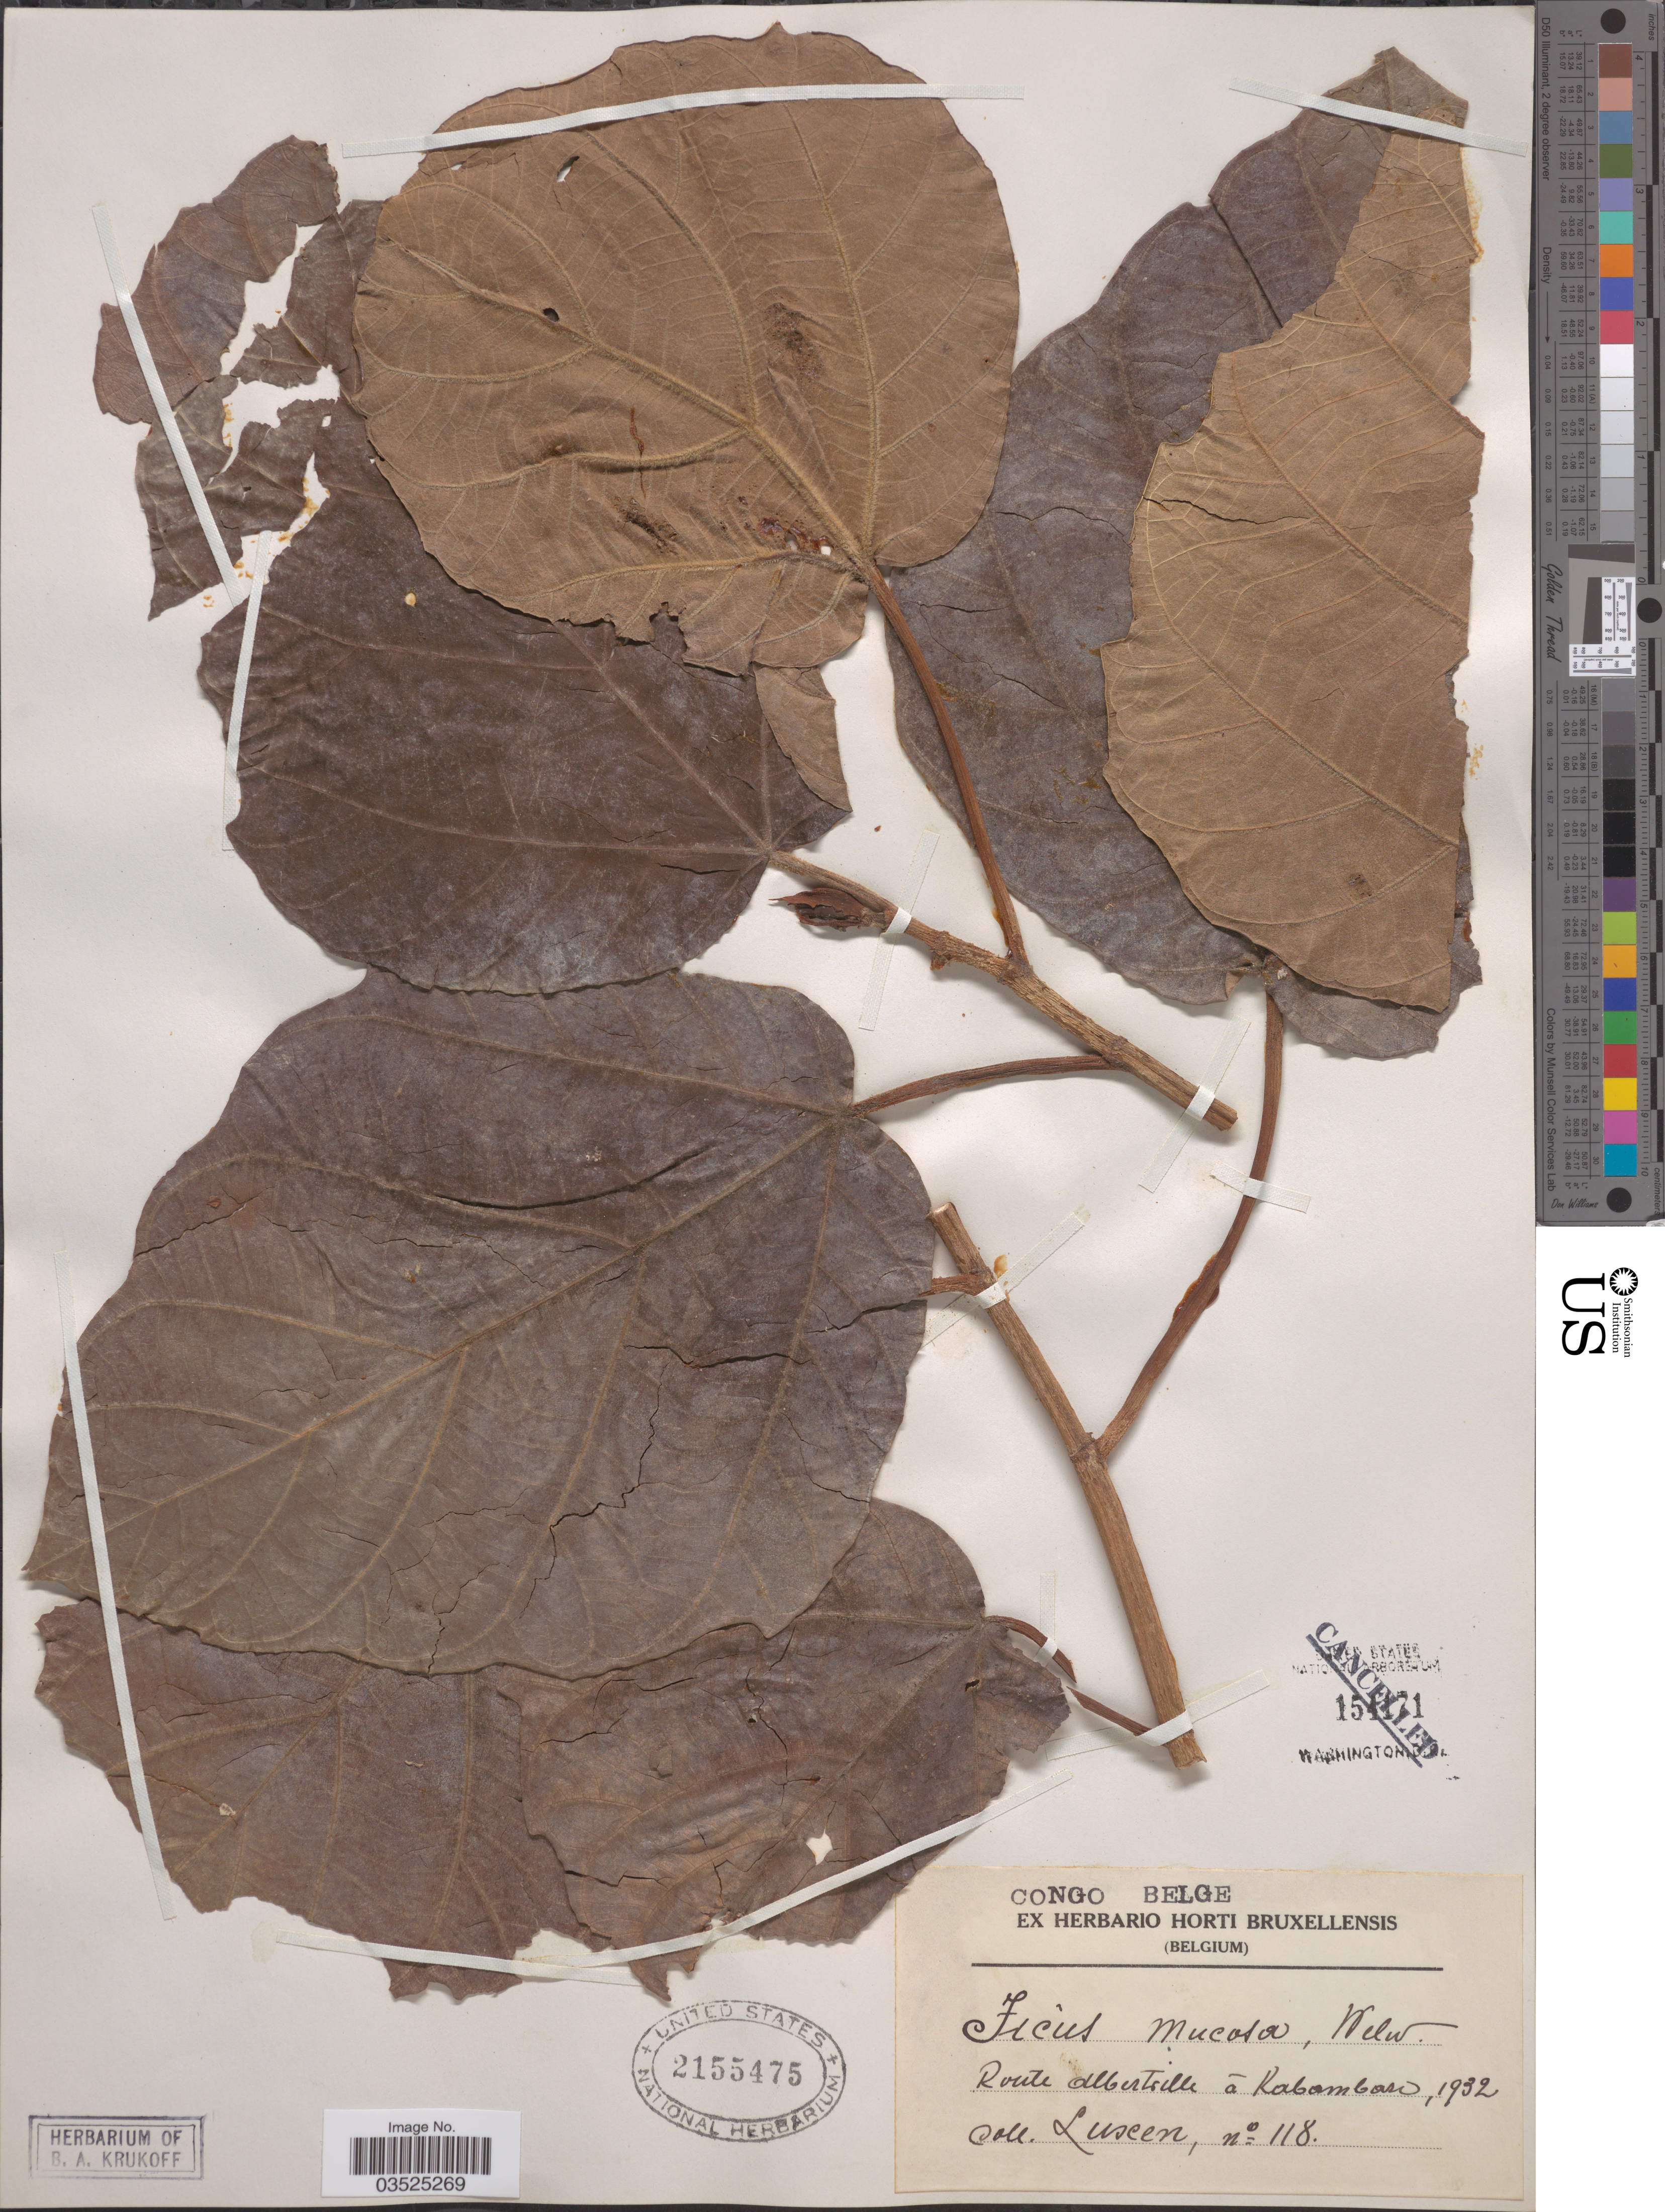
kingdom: Plantae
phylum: Tracheophyta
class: Magnoliopsida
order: Rosales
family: Moraceae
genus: Ficus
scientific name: Ficus mucuso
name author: Welw. ex Ficalho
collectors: Luxen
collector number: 118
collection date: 1932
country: Congo, Democratic Republic of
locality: Congo Belge. Route Albertville à Kabambare.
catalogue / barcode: US 2155475